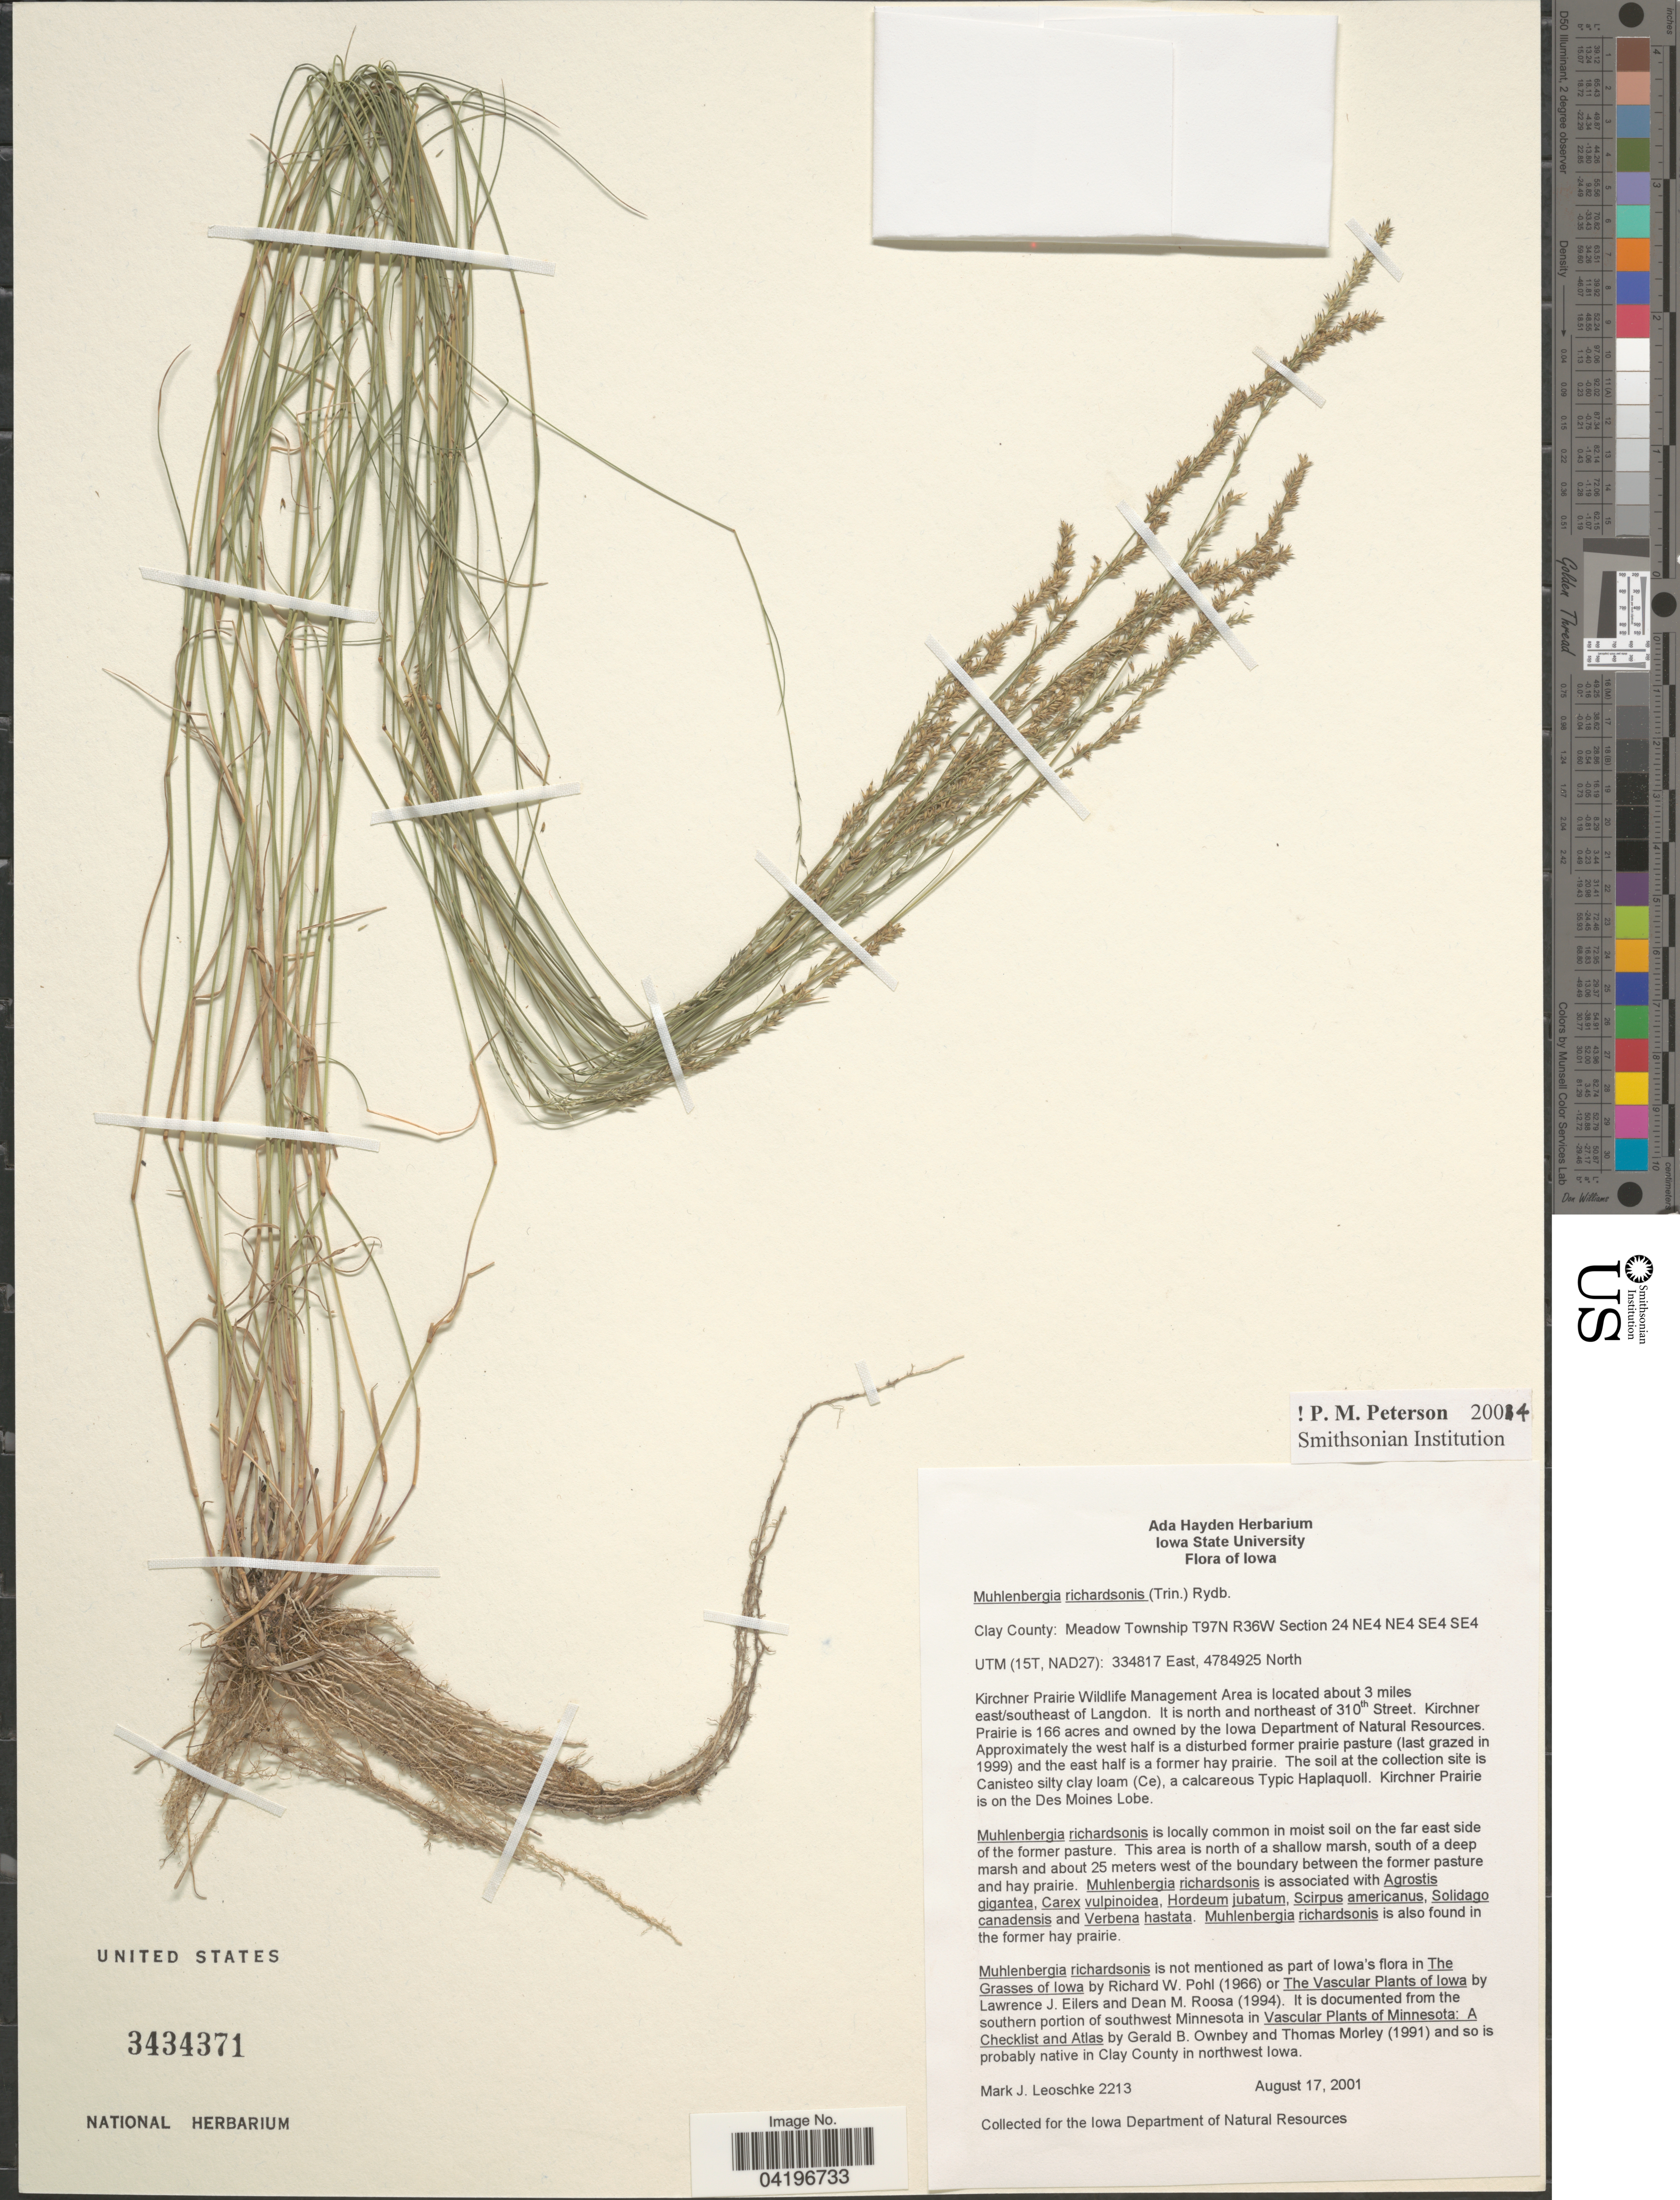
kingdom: Plantae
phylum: Tracheophyta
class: Liliopsida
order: Poales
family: Poaceae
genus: Muhlenbergia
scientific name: Muhlenbergia richardsonis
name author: (Trin.) Rydb.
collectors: M. J. Leoschke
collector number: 2213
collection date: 2001-08-17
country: United States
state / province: Iowa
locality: Clay County: Meadow Township T97N R36W Section 24 NE4 NE4 SE4 SE4. UTM (15T, NAD27). Kirchner Prairie Wildlife Management Area is located about 3 miles east/southeast of Langdon. It is north and northeast of 310th Street. Kirchner Prairie is on the Des Moines Lobe. On the far east side of the former pasture. This area is north of a shallow marsh, south of a deep marsh and about 25 meters west of the boundary between the former pasture and hay prairie.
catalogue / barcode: US 3434371